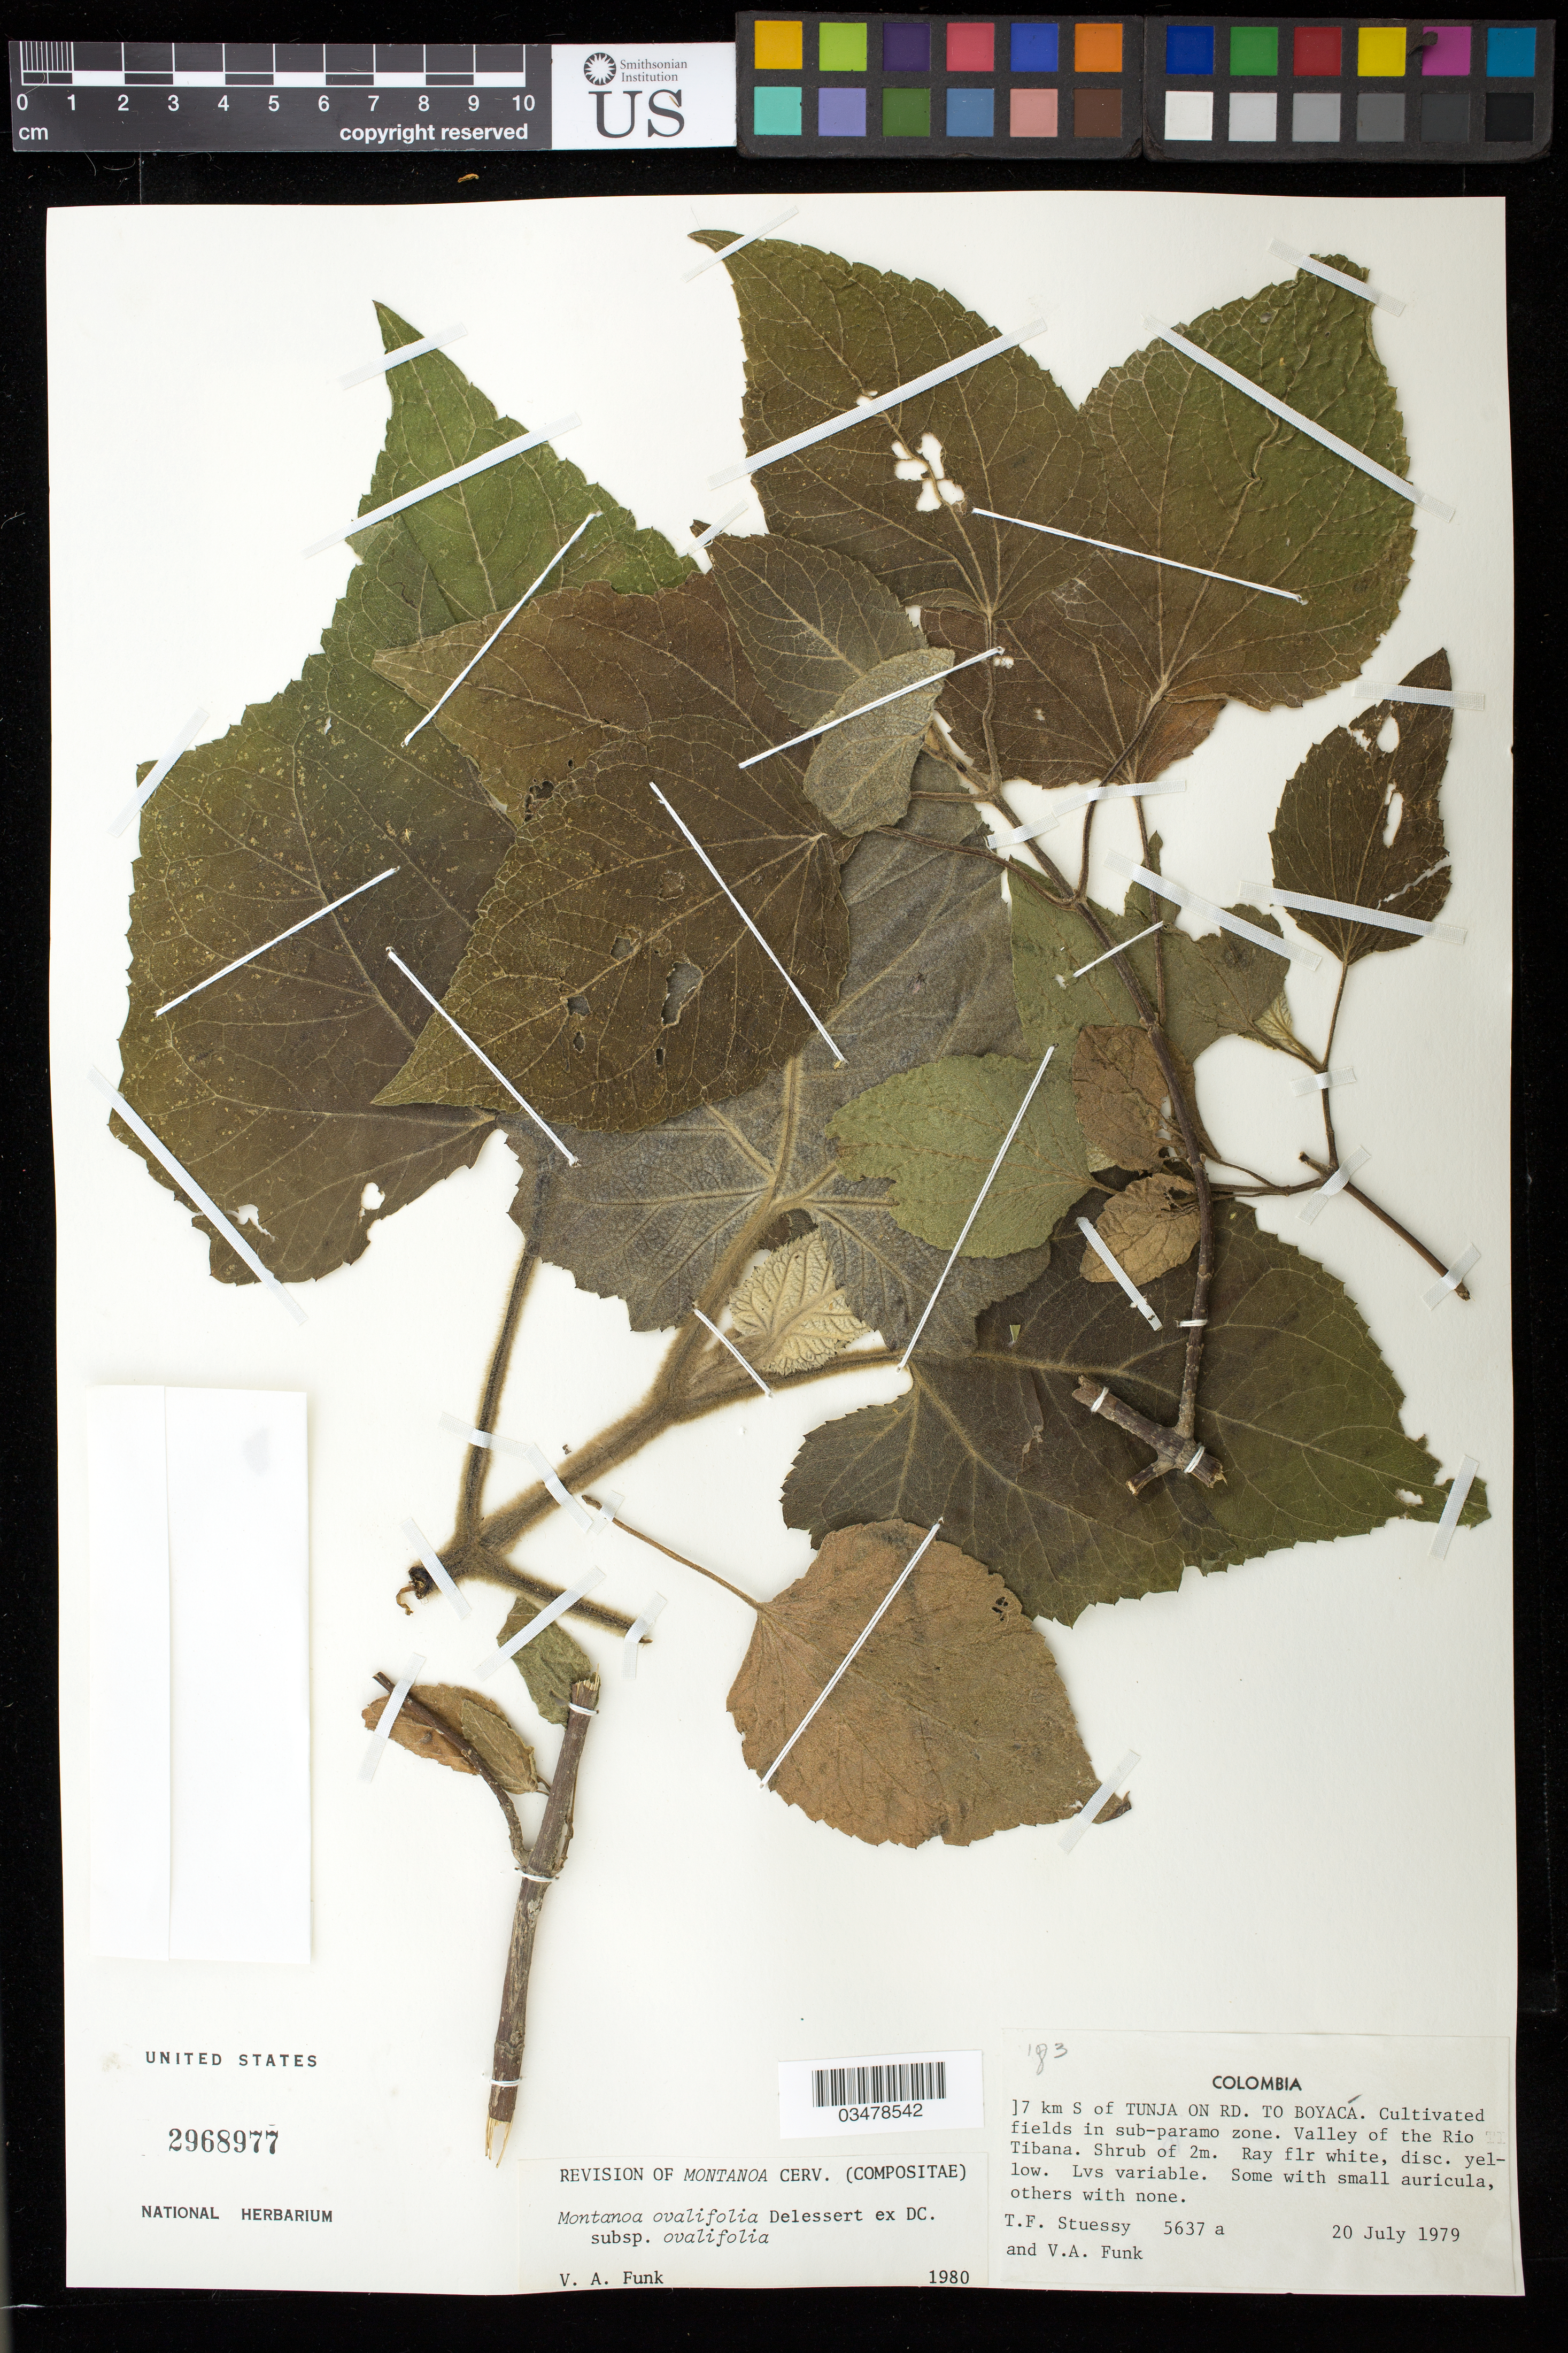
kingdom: Plantae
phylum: Tracheophyta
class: Magnoliopsida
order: Asterales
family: Asteraceae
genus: Montanoa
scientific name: Montanoa ovalifolia subsp. ovalifolia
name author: DC.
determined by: Funk, Vicki A., (BOT), Smithsonian Institution - National Museum of Natural History (UNITED STATES)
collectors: T. Stuessy & V. Funk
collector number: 5637 a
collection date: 1979-07-20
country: Colombia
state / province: Boyacá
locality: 7 [17 ?] km S of Tunja on dirt rd to Boyaca. Valley of the Rio Tibana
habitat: Cultivated fields in sub-paramo zone.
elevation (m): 2780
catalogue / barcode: US 2968977